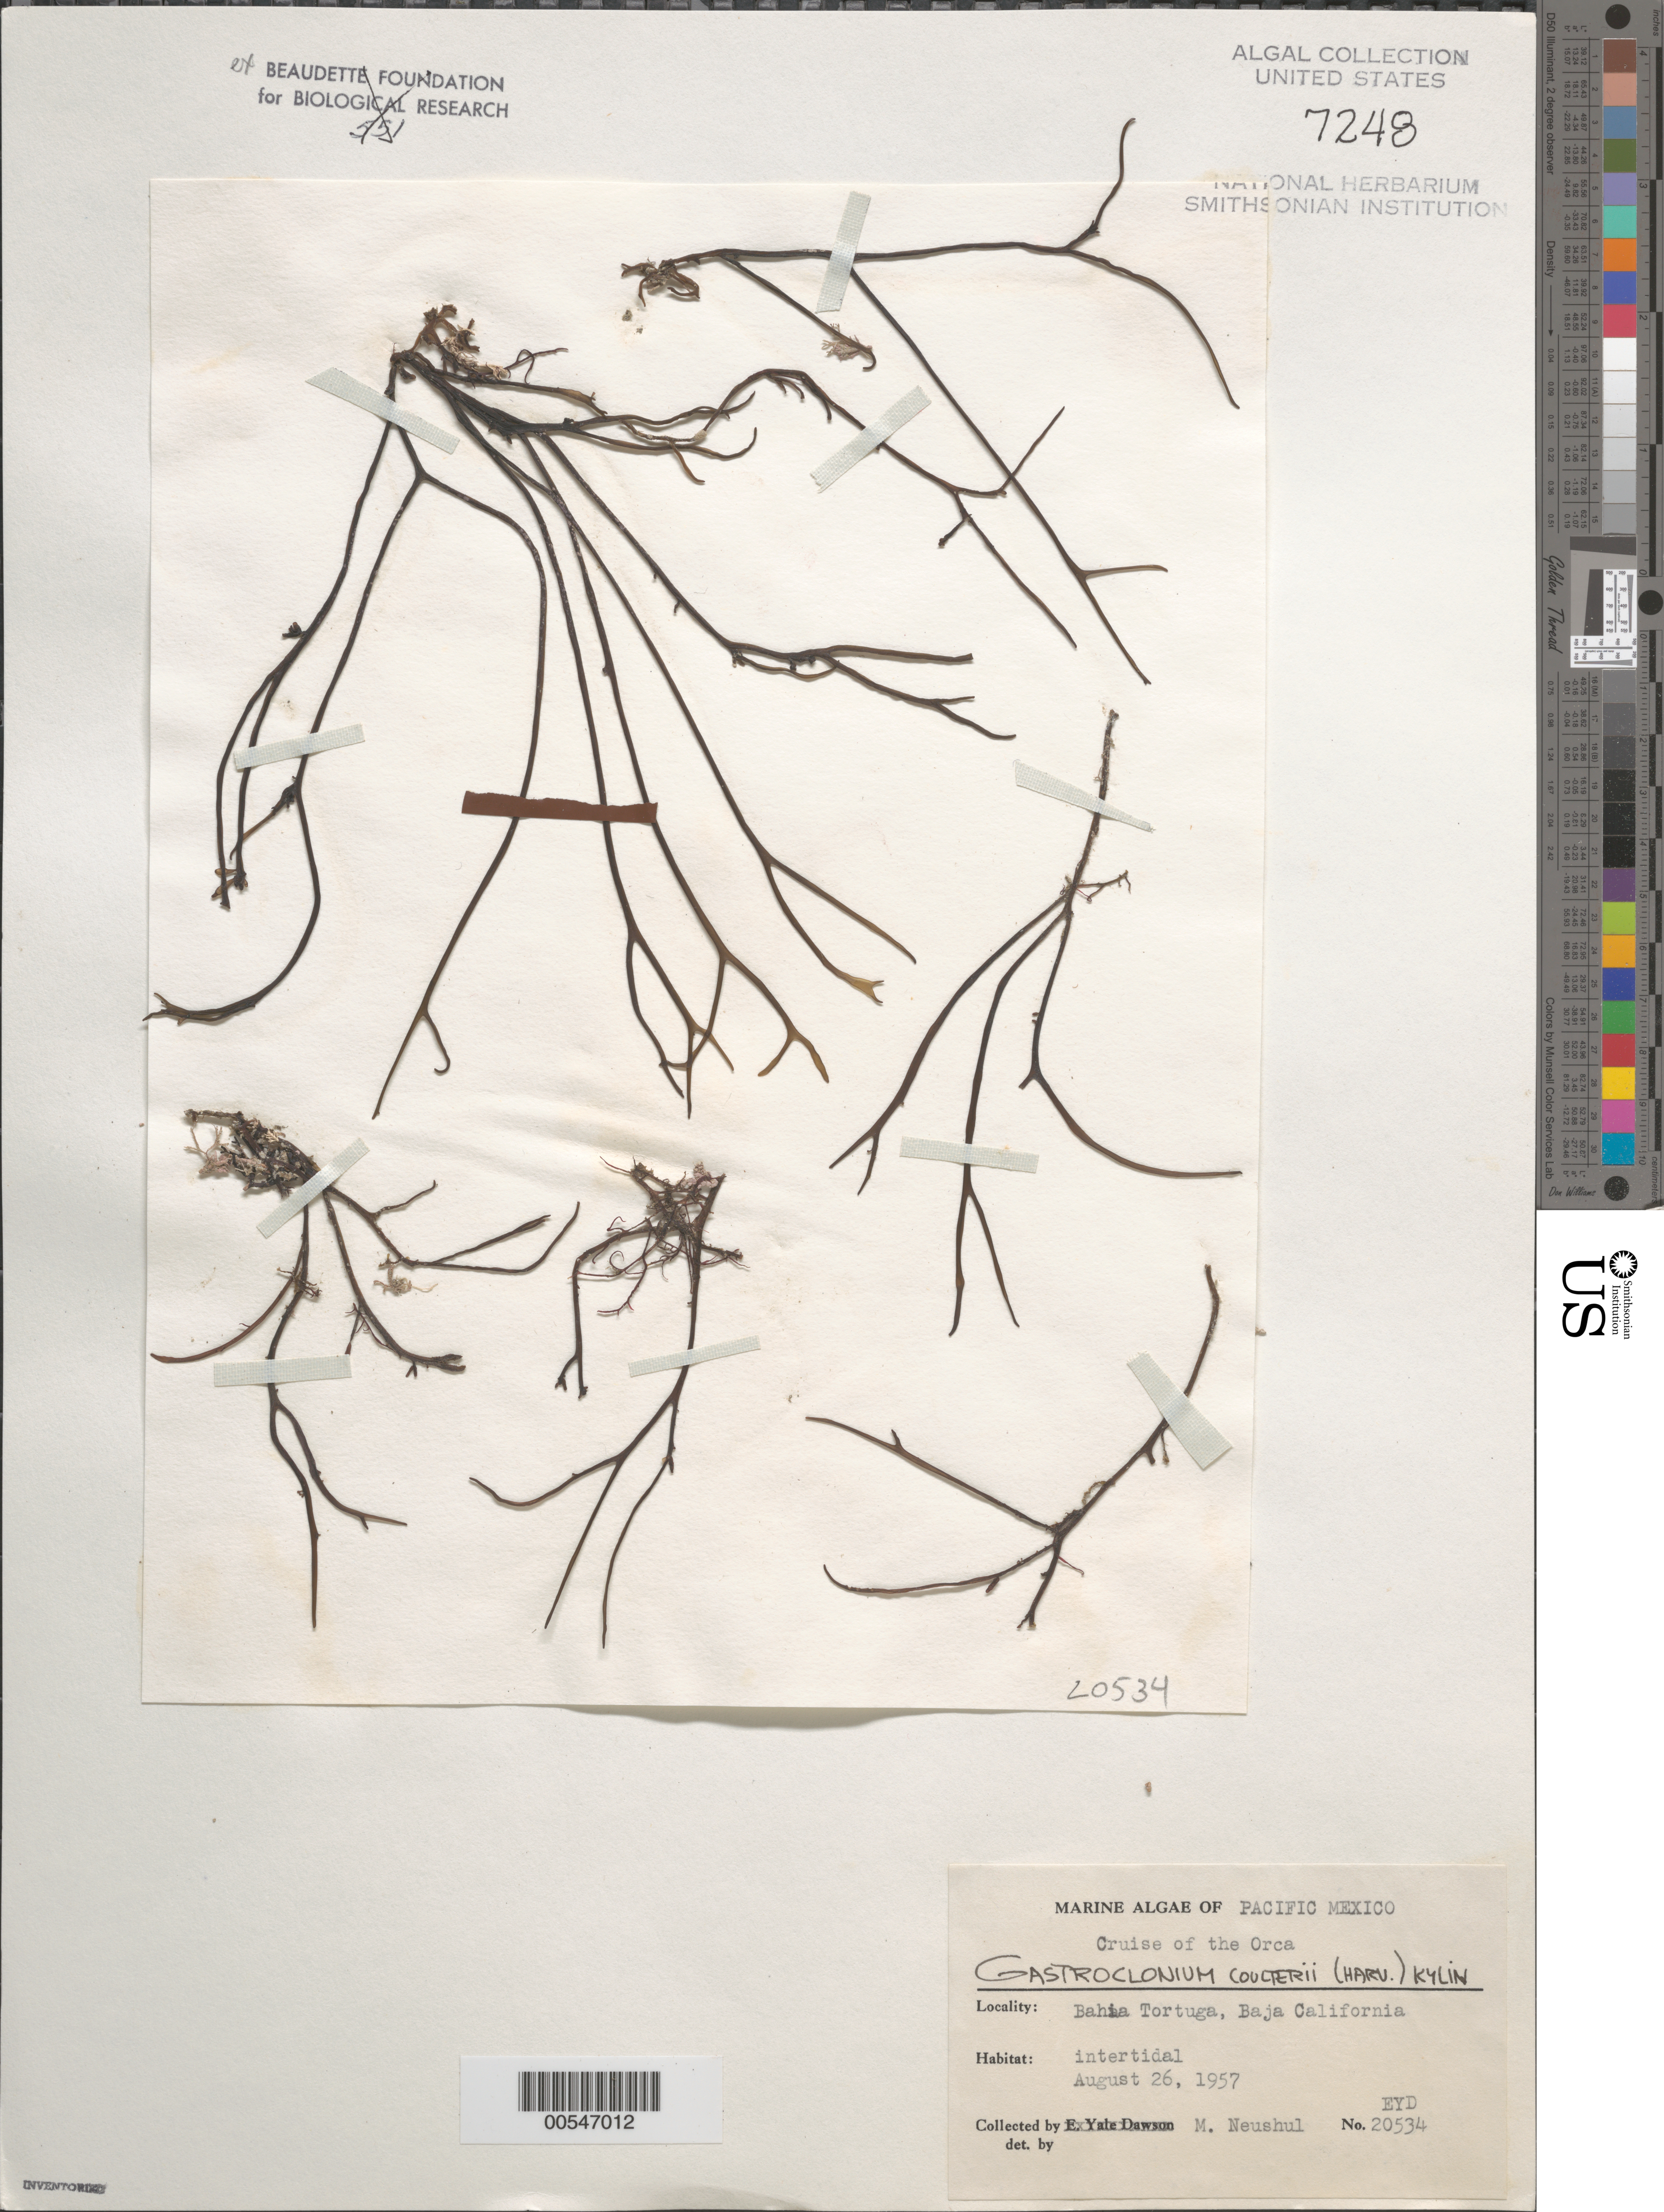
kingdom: Plantae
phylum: Rhodophyta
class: Florideophyceae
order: Rhodymeniales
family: Champiaceae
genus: Neogastroclonium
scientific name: Neogastroclonium subarticulatum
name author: (Turner) L. Le Gall et al.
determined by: Algae name updating Project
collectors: M. Neushul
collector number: EYD 20534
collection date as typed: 26 Aug 1957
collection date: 1957-08-26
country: Mexico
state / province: Baja California Sur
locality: Bahia Tortuga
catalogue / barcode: US 7248